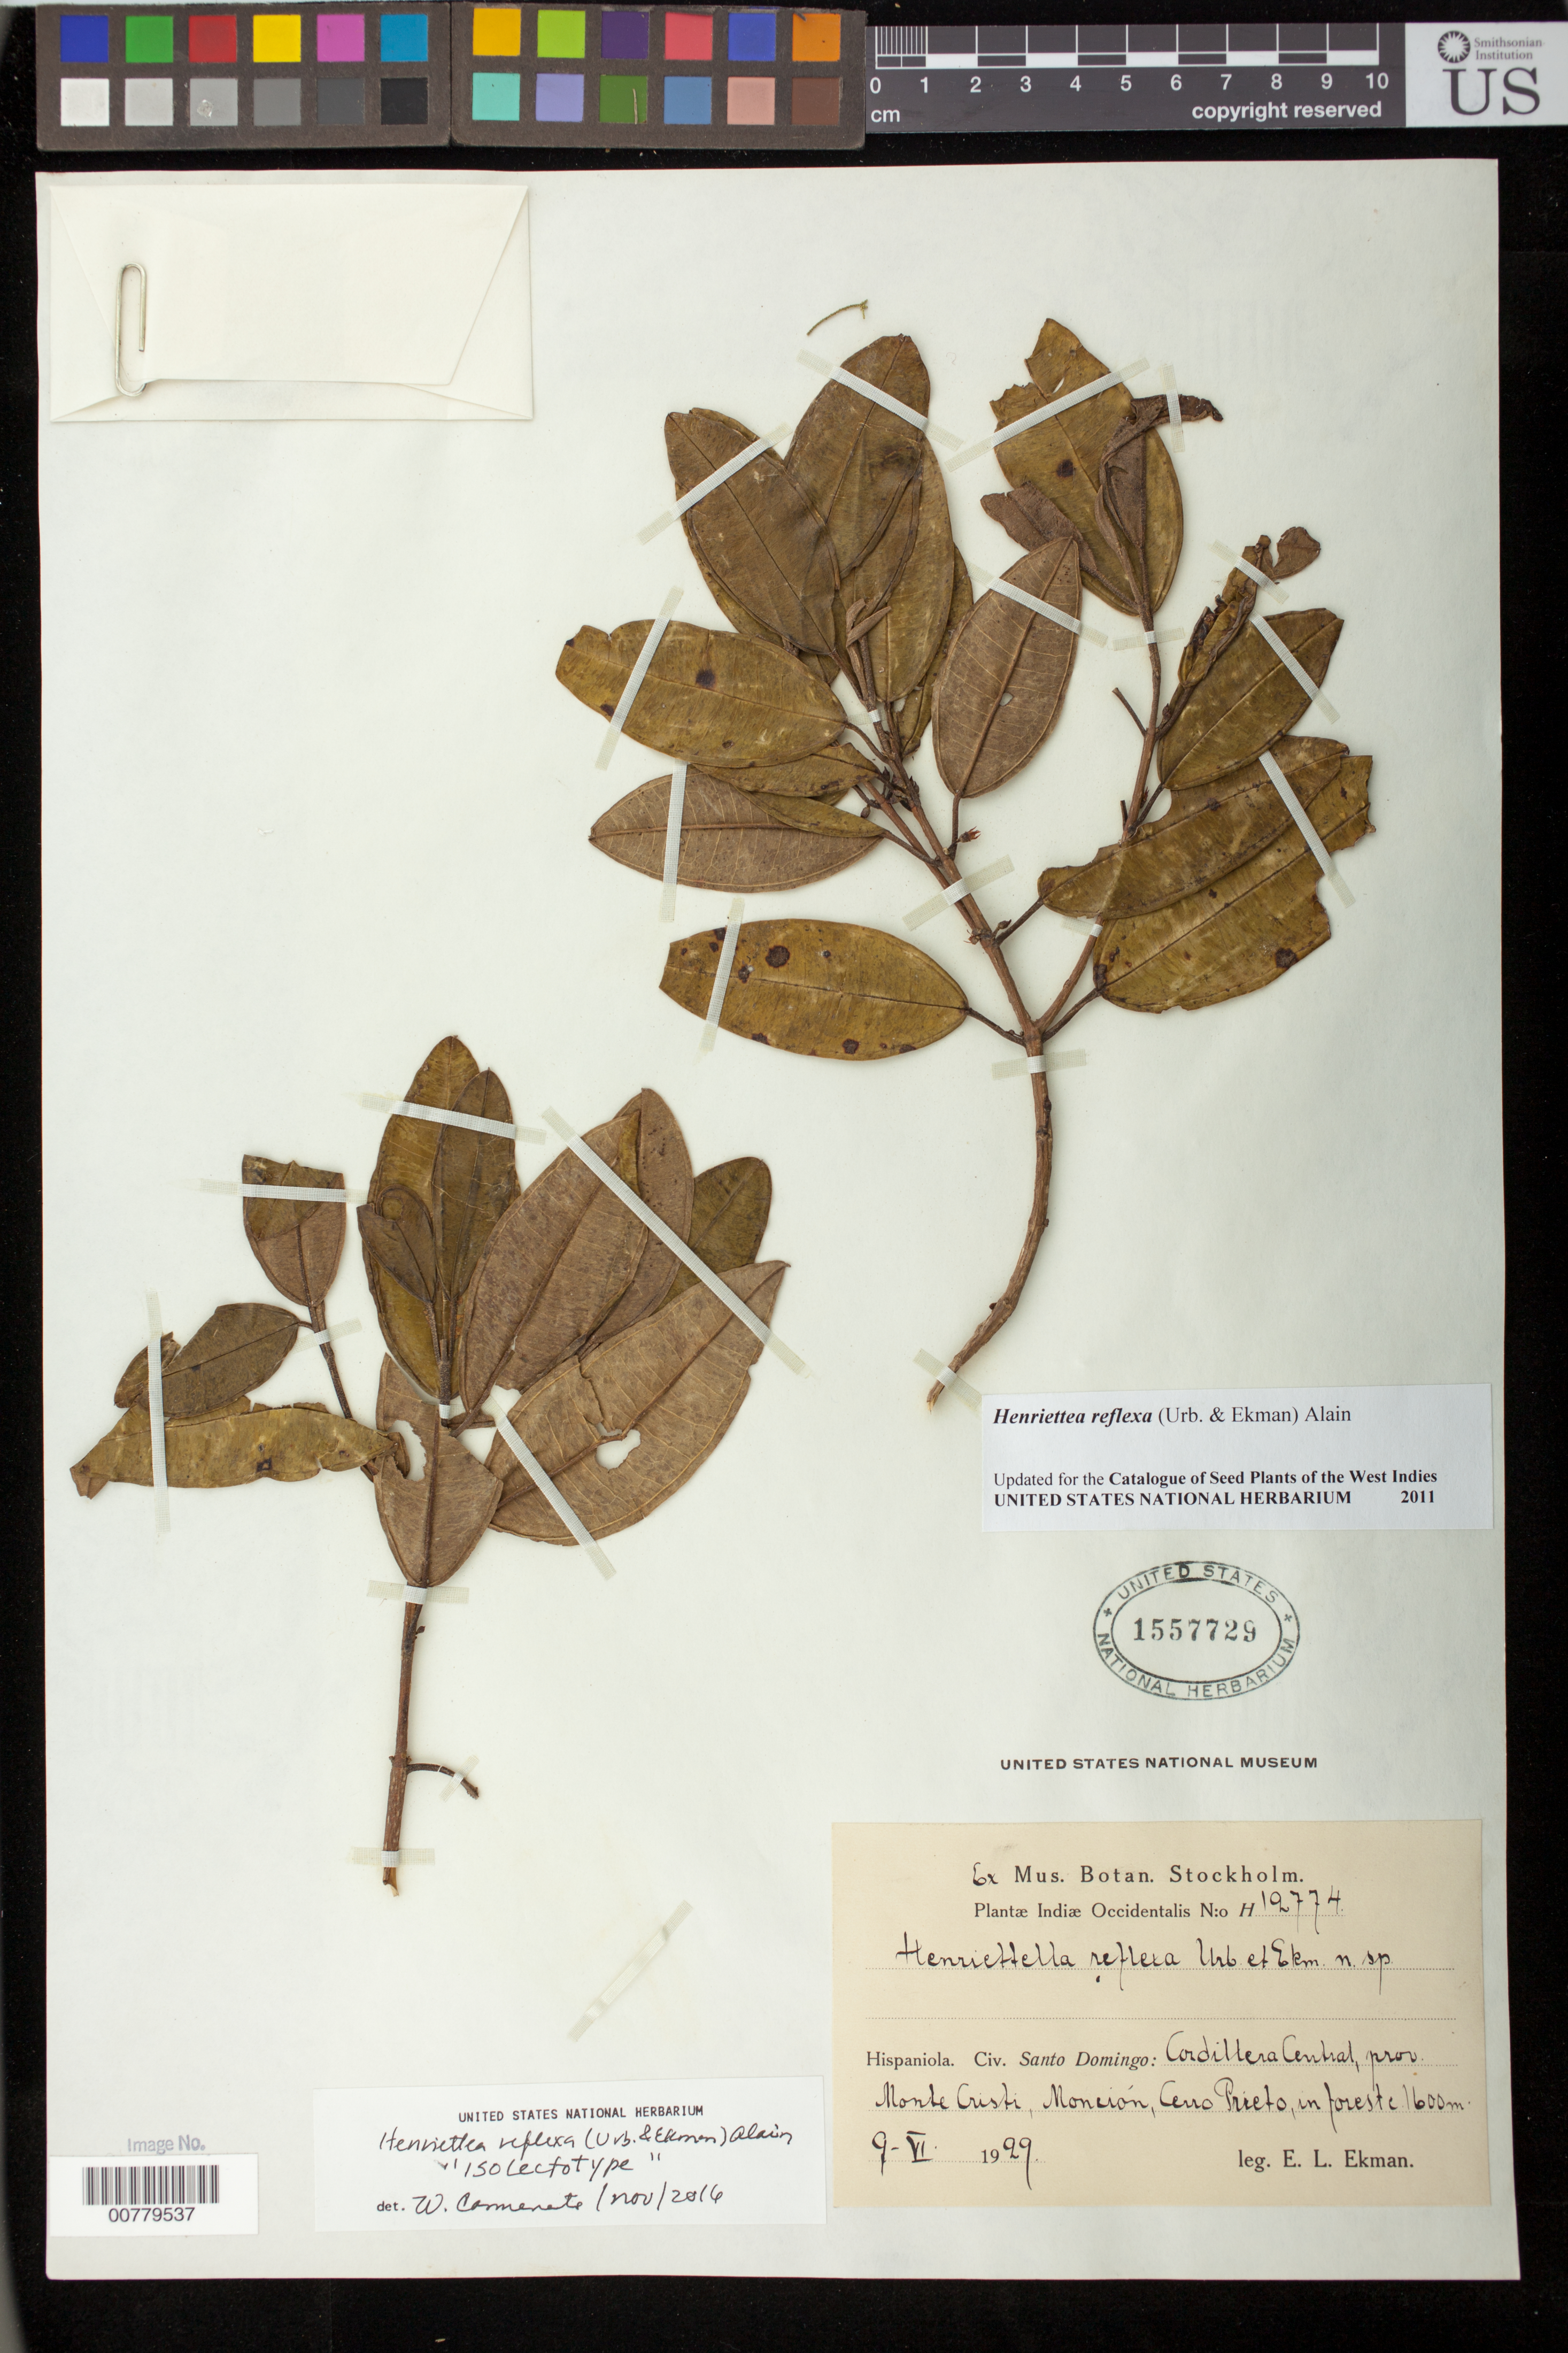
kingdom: Plantae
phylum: Tracheophyta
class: Magnoliopsida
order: Myrtales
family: Melastomataceae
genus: Henriettella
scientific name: Henriettella reflexa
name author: Urb. & Ekman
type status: Type Collection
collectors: E. L. Ekman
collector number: H 12774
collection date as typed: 09 Jun 1929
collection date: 1929-06-09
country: Dominican Republic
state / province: Monte Cristi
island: Hispaniola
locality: Hispaniola. Civ. Santo Domingo: Cordillera Central, Prov. Monte Cristi, Monción, Cerro Prieto.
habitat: In forest.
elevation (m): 1600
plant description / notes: Specimen annotated as "isolectotype" by W. Carmenate (2016); lectotypification not seen, ined.?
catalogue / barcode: US 1557729